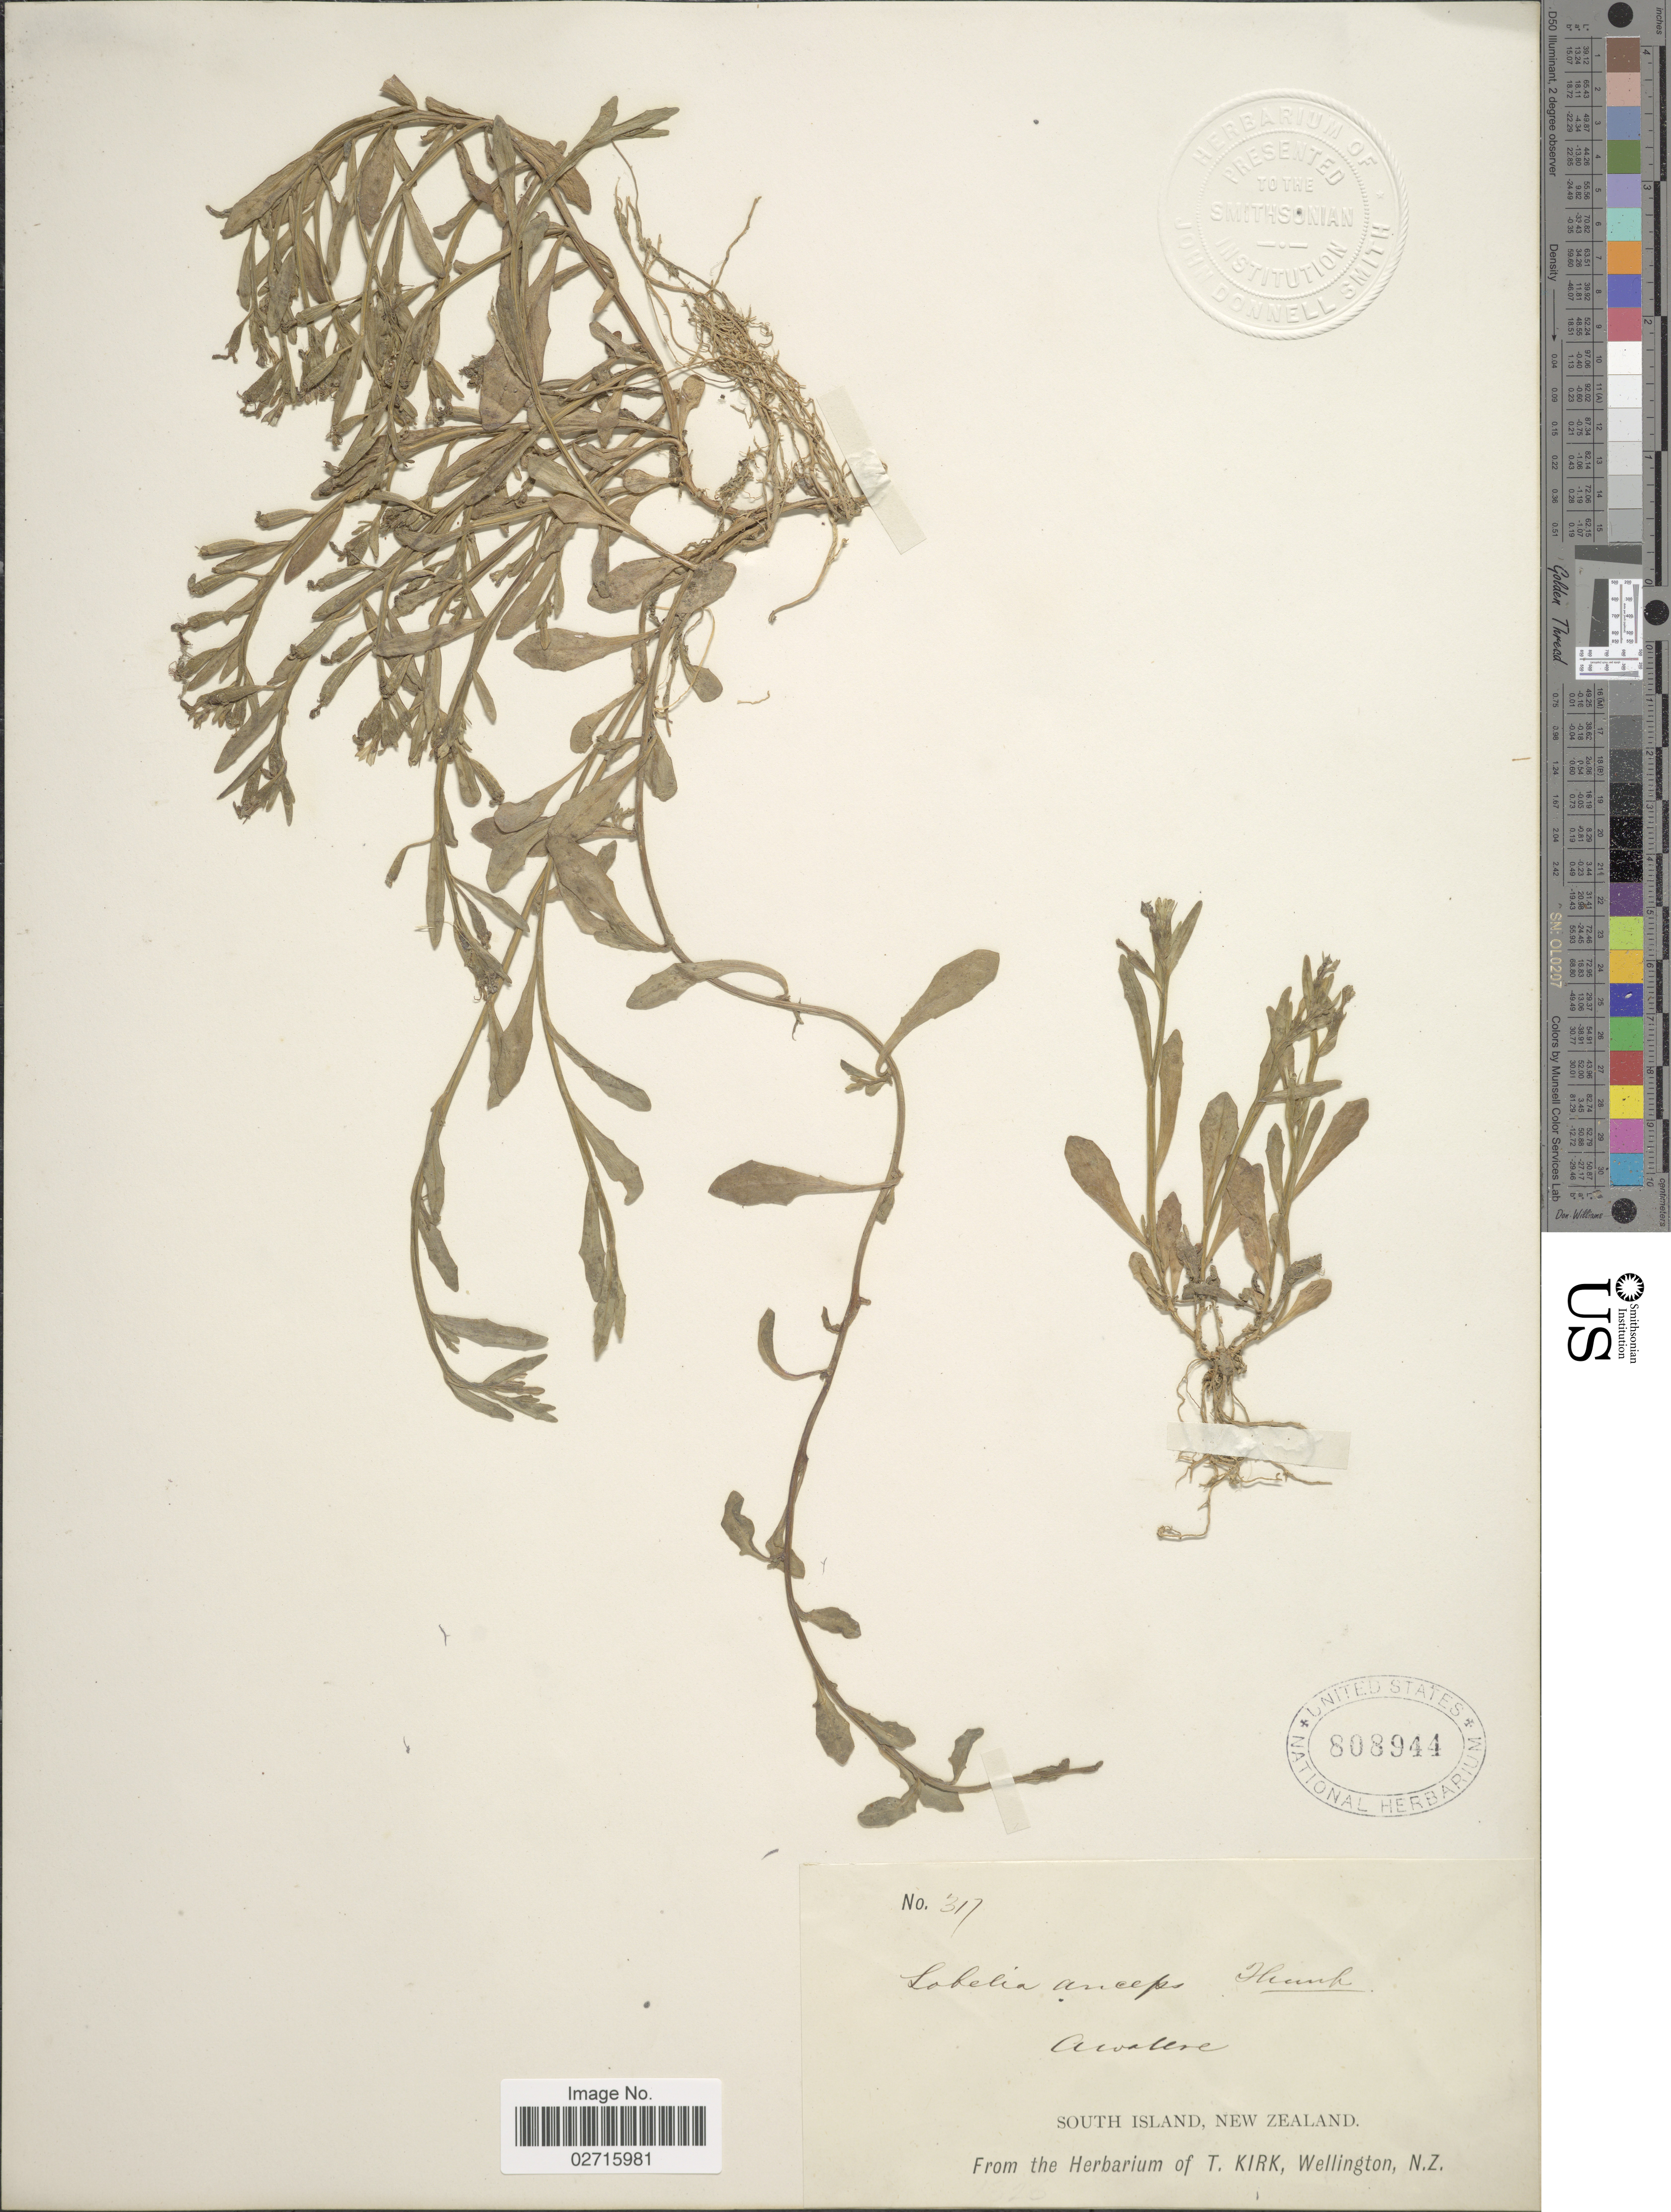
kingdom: Plantae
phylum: Tracheophyta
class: Magnoliopsida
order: Asterales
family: Campanulaceae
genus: Lobelia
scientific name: Lobelia anceps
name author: L. f.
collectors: ex herb. T. Kirk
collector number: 317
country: New Zealand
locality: Aratere, South Island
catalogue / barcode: US 808944